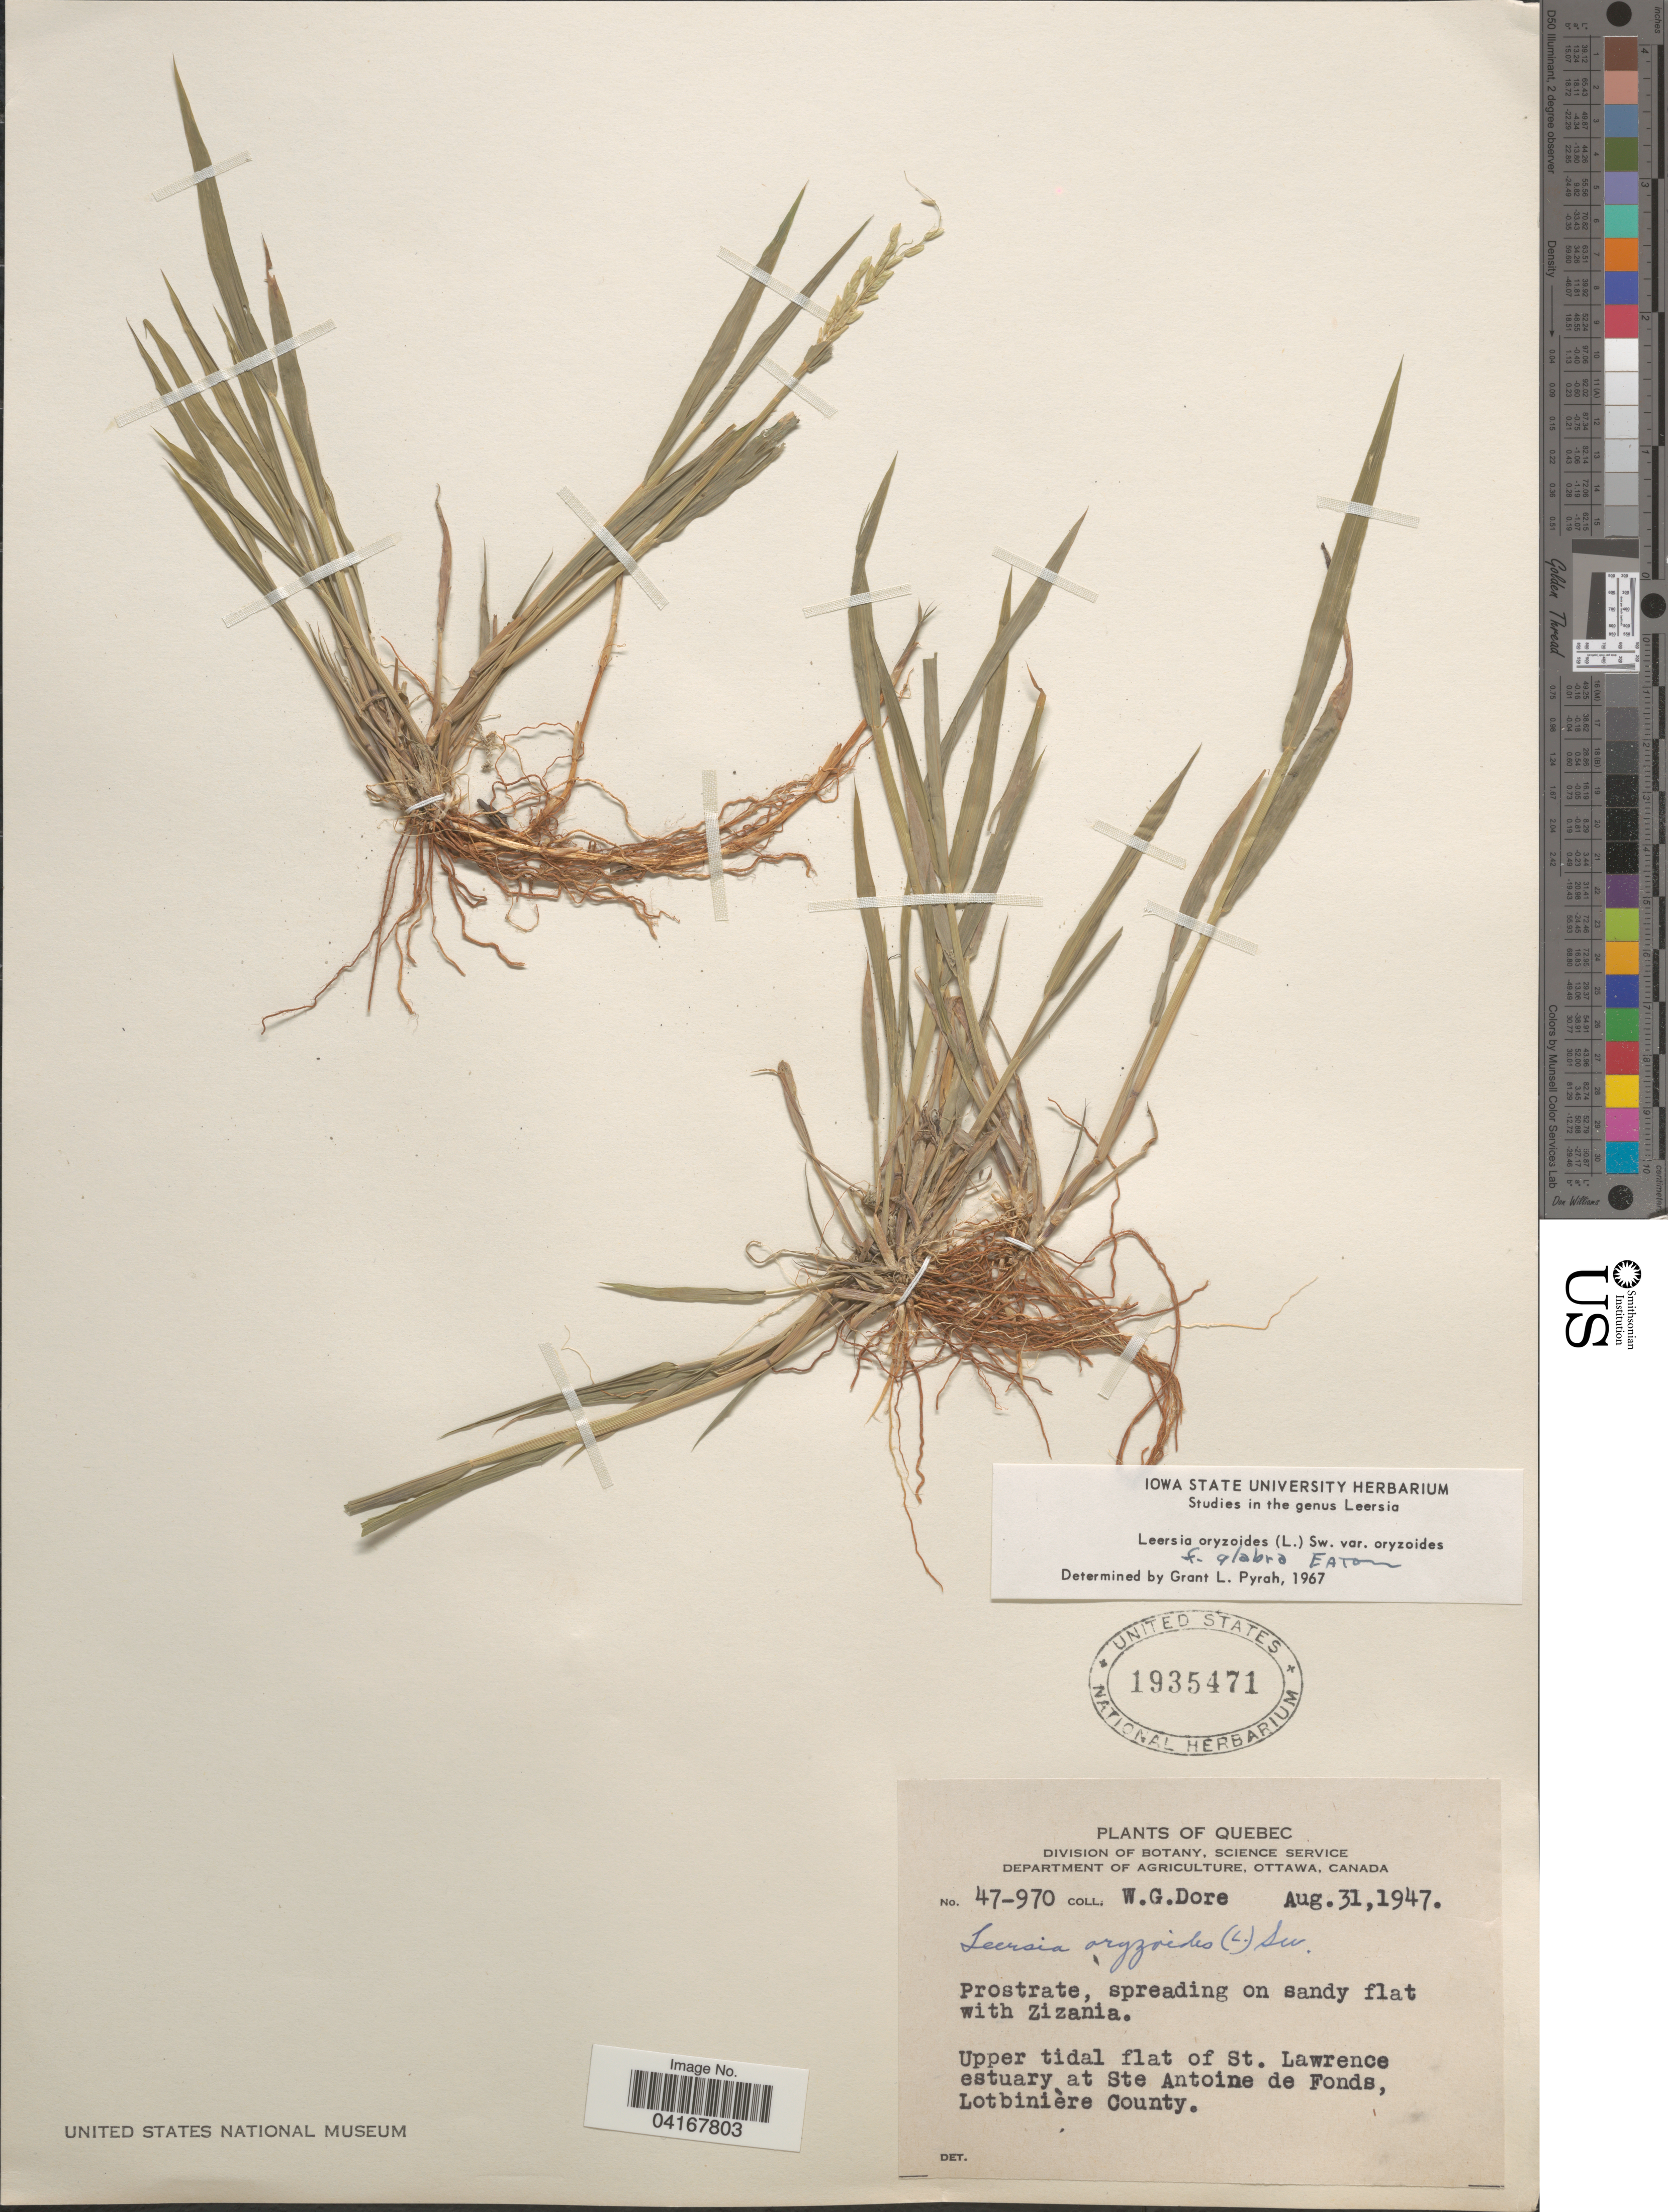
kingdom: Plantae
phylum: Tracheophyta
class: Liliopsida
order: Poales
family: Poaceae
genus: Leersia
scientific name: Leersia oryzoides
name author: (L.) Sw.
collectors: W. Dore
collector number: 47-970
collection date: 1947-08-31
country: Canada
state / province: Quebec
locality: Upper tidal flat of St. Lawrence estuary at Ste Antoine de Fonds, Lotbinière County.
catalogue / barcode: US 1935471